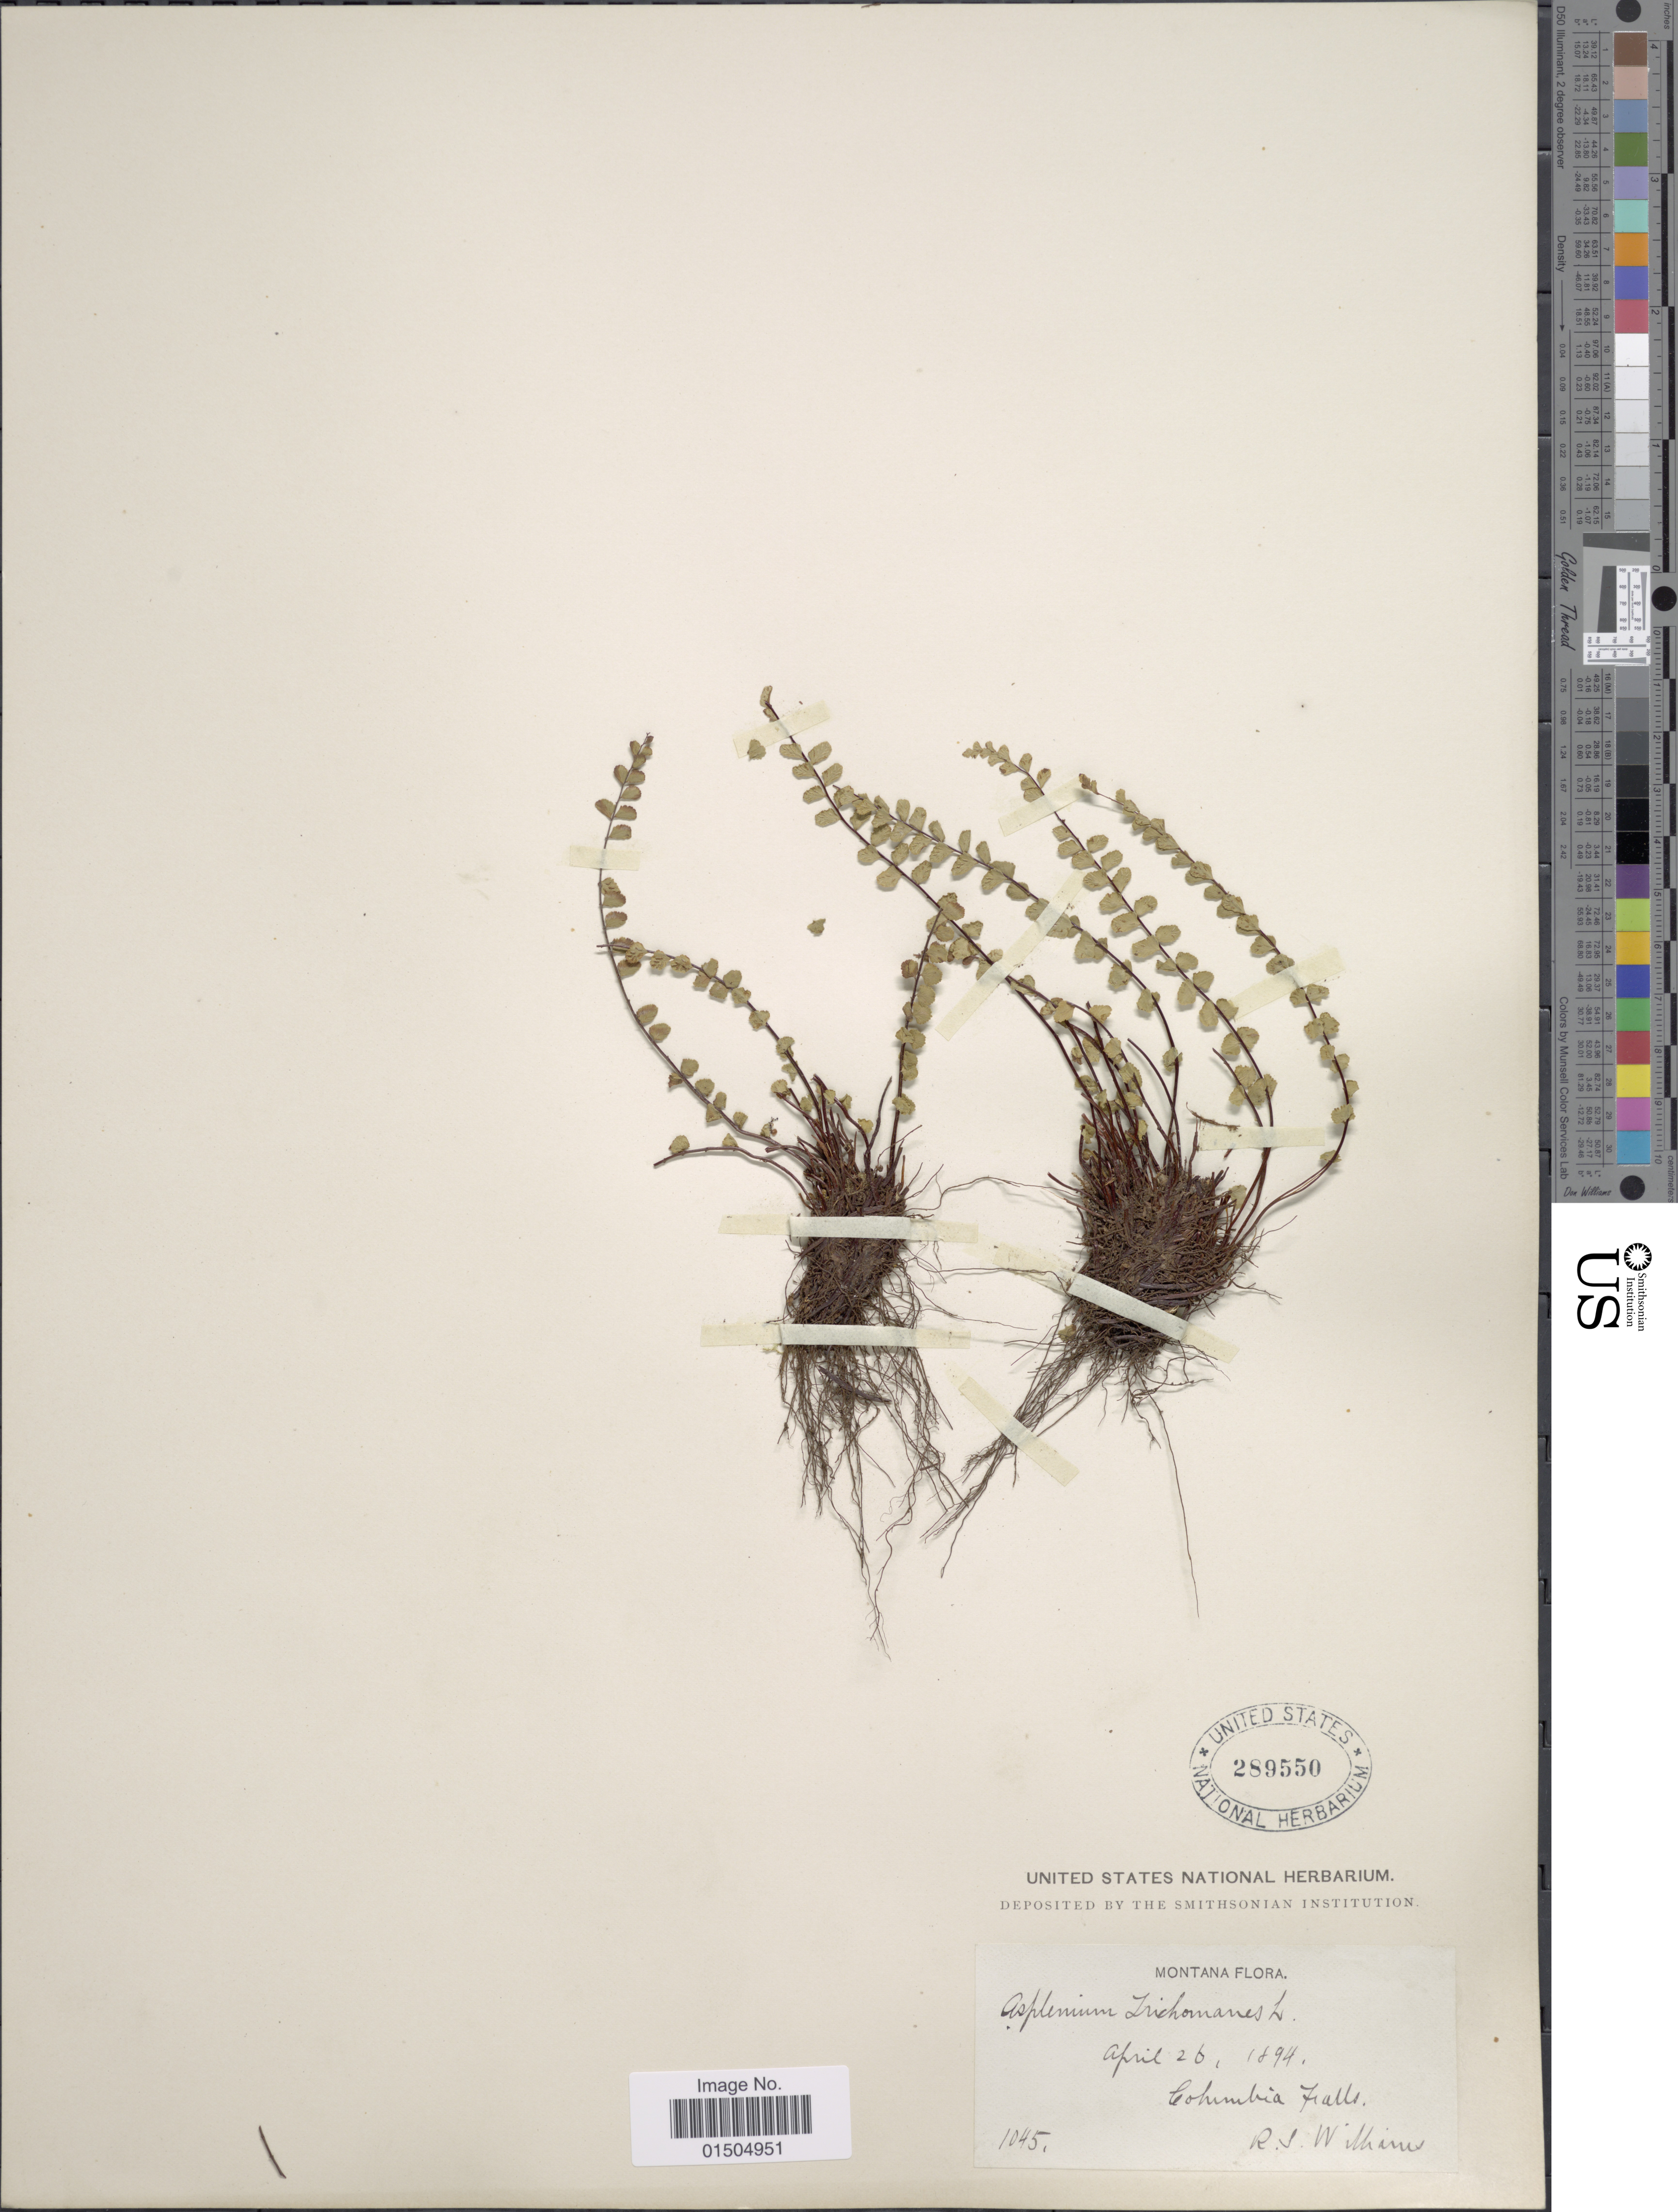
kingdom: Plantae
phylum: Tracheophyta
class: Polypodiopsida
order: Polypodiales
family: Aspleniaceae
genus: Asplenium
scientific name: Asplenium trichomanes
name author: L.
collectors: R. S. Williams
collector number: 1045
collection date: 1894-04-26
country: United States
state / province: Montana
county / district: Flathead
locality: Columbia Falls.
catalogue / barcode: US 289550